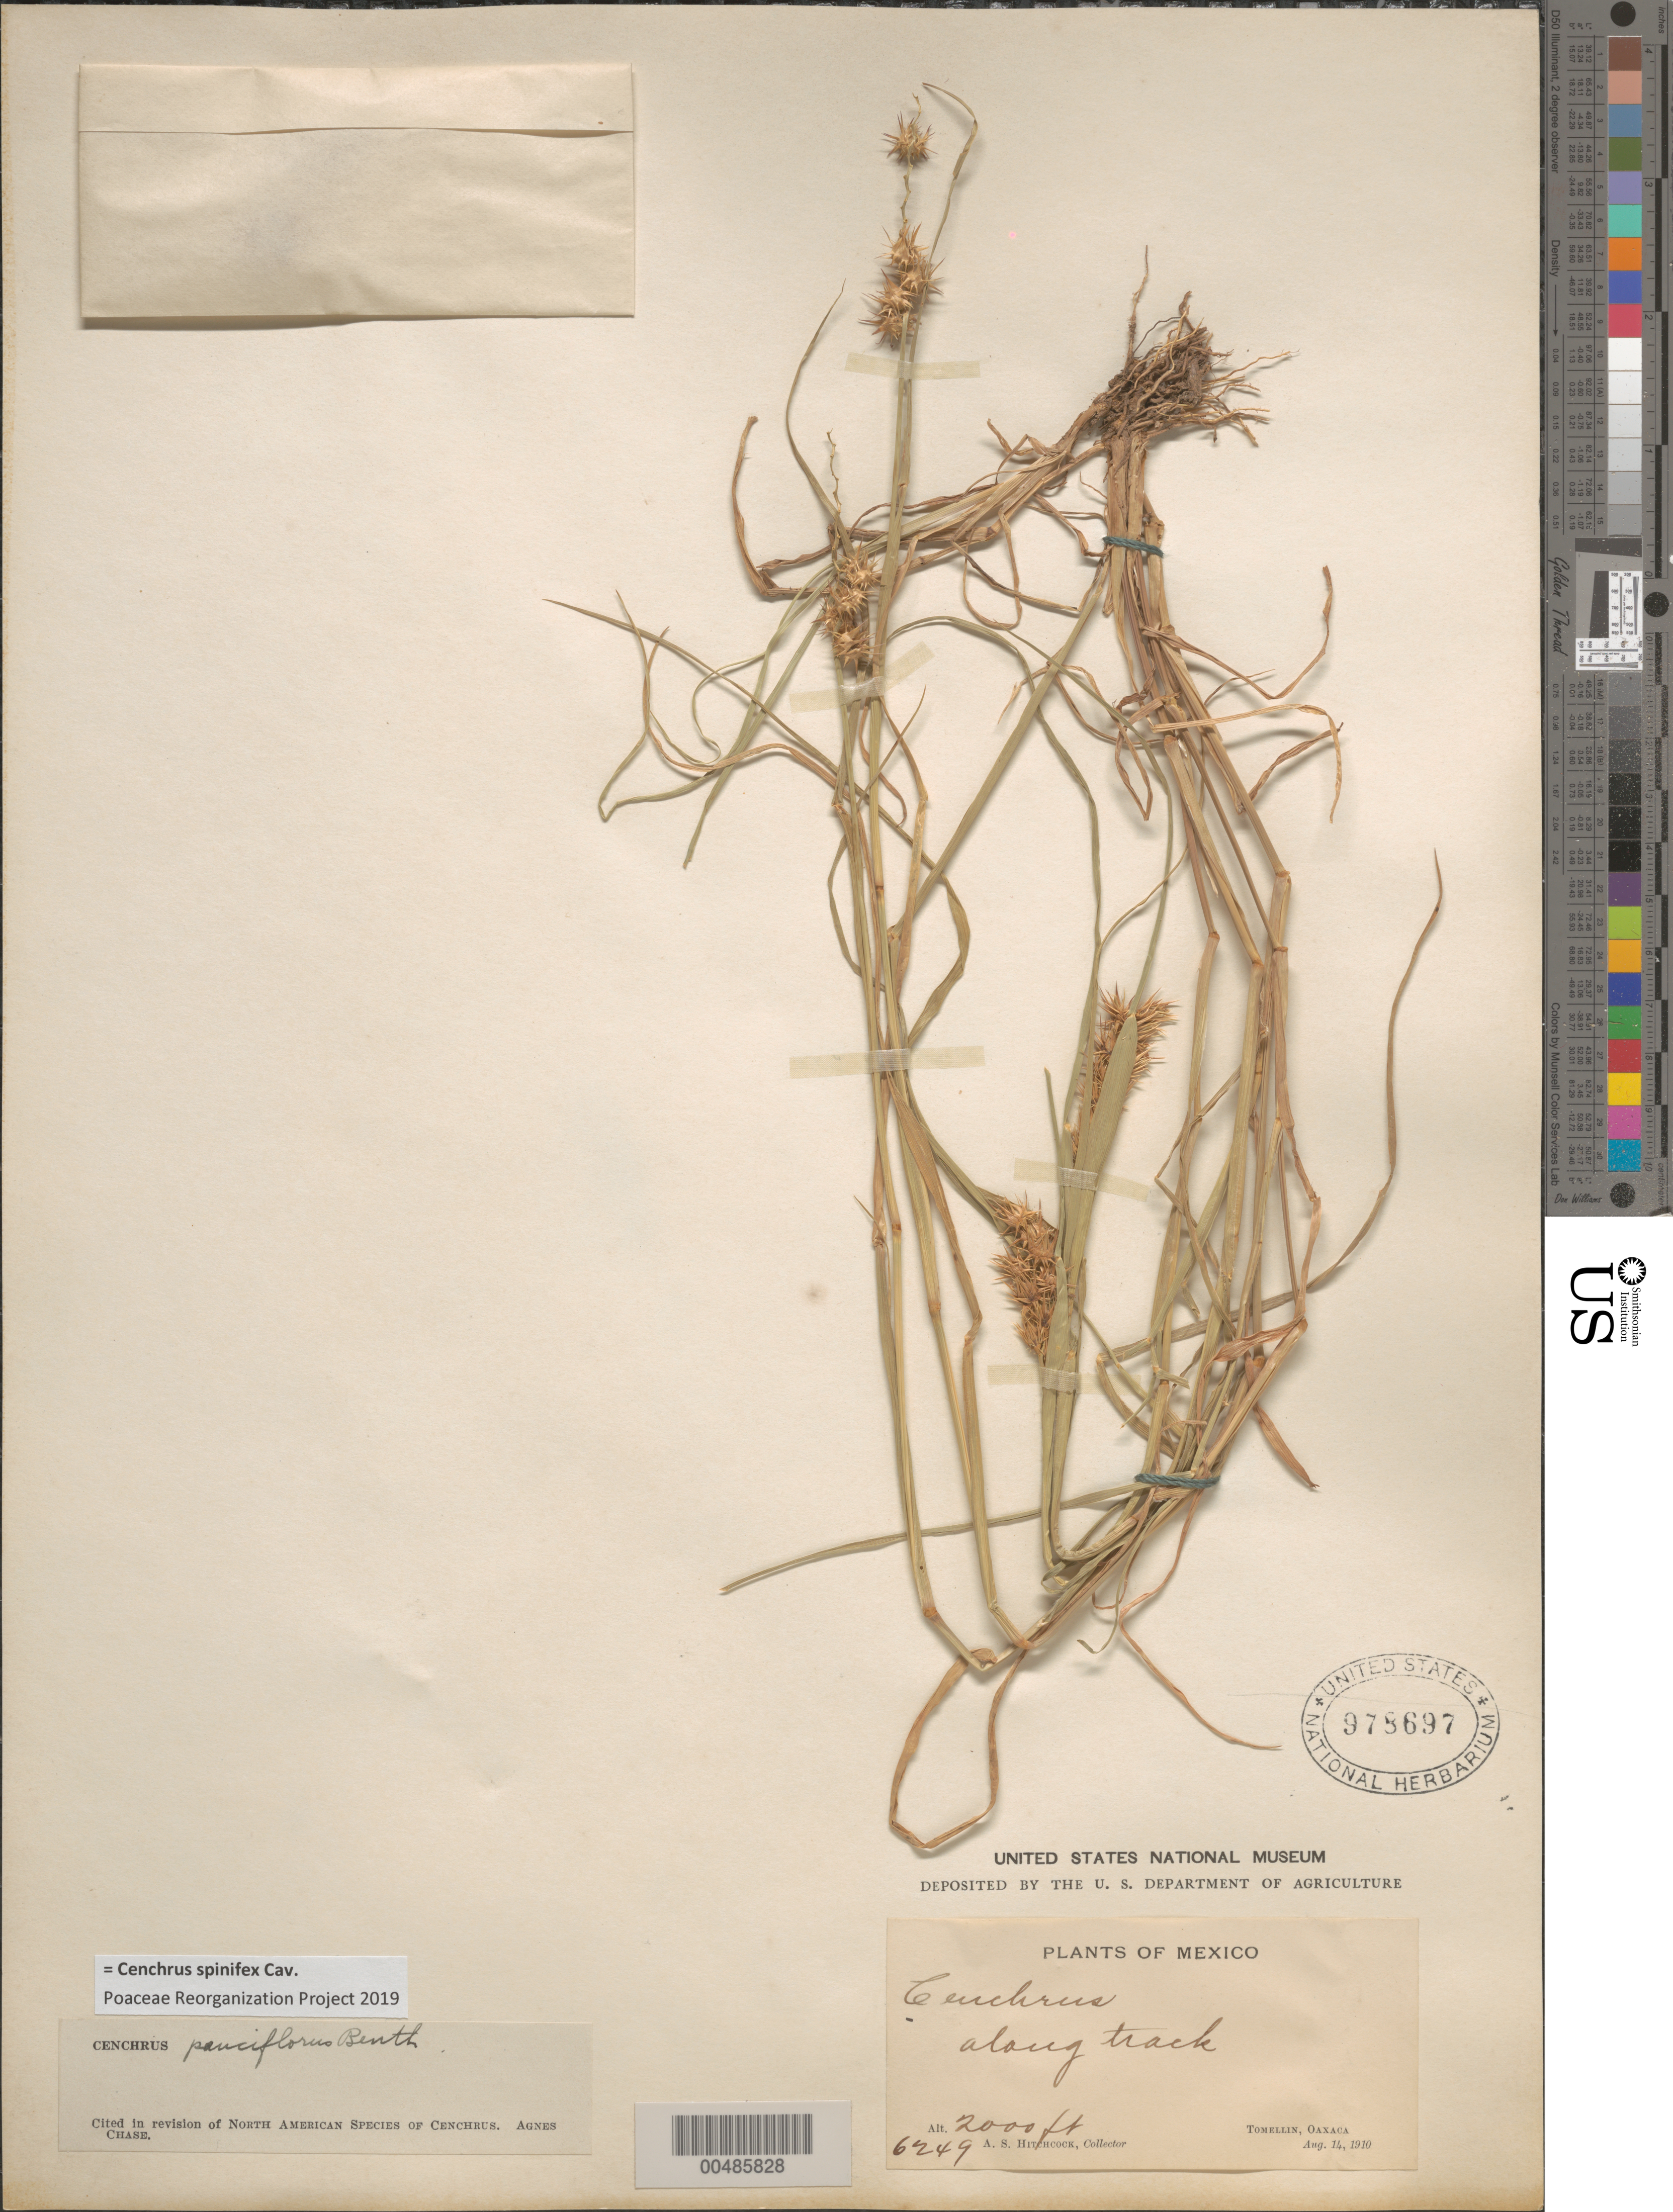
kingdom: Plantae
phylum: Tracheophyta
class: Liliopsida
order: Poales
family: Poaceae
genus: Cenchrus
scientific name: Cenchrus spinifex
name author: Cav.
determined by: Poaceae Reorganization Project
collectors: A. S. Hitchcock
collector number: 6249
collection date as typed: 14 Aug 1910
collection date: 1910-08-14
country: Mexico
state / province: Oaxaca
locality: Tomellin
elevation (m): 610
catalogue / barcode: US 978697